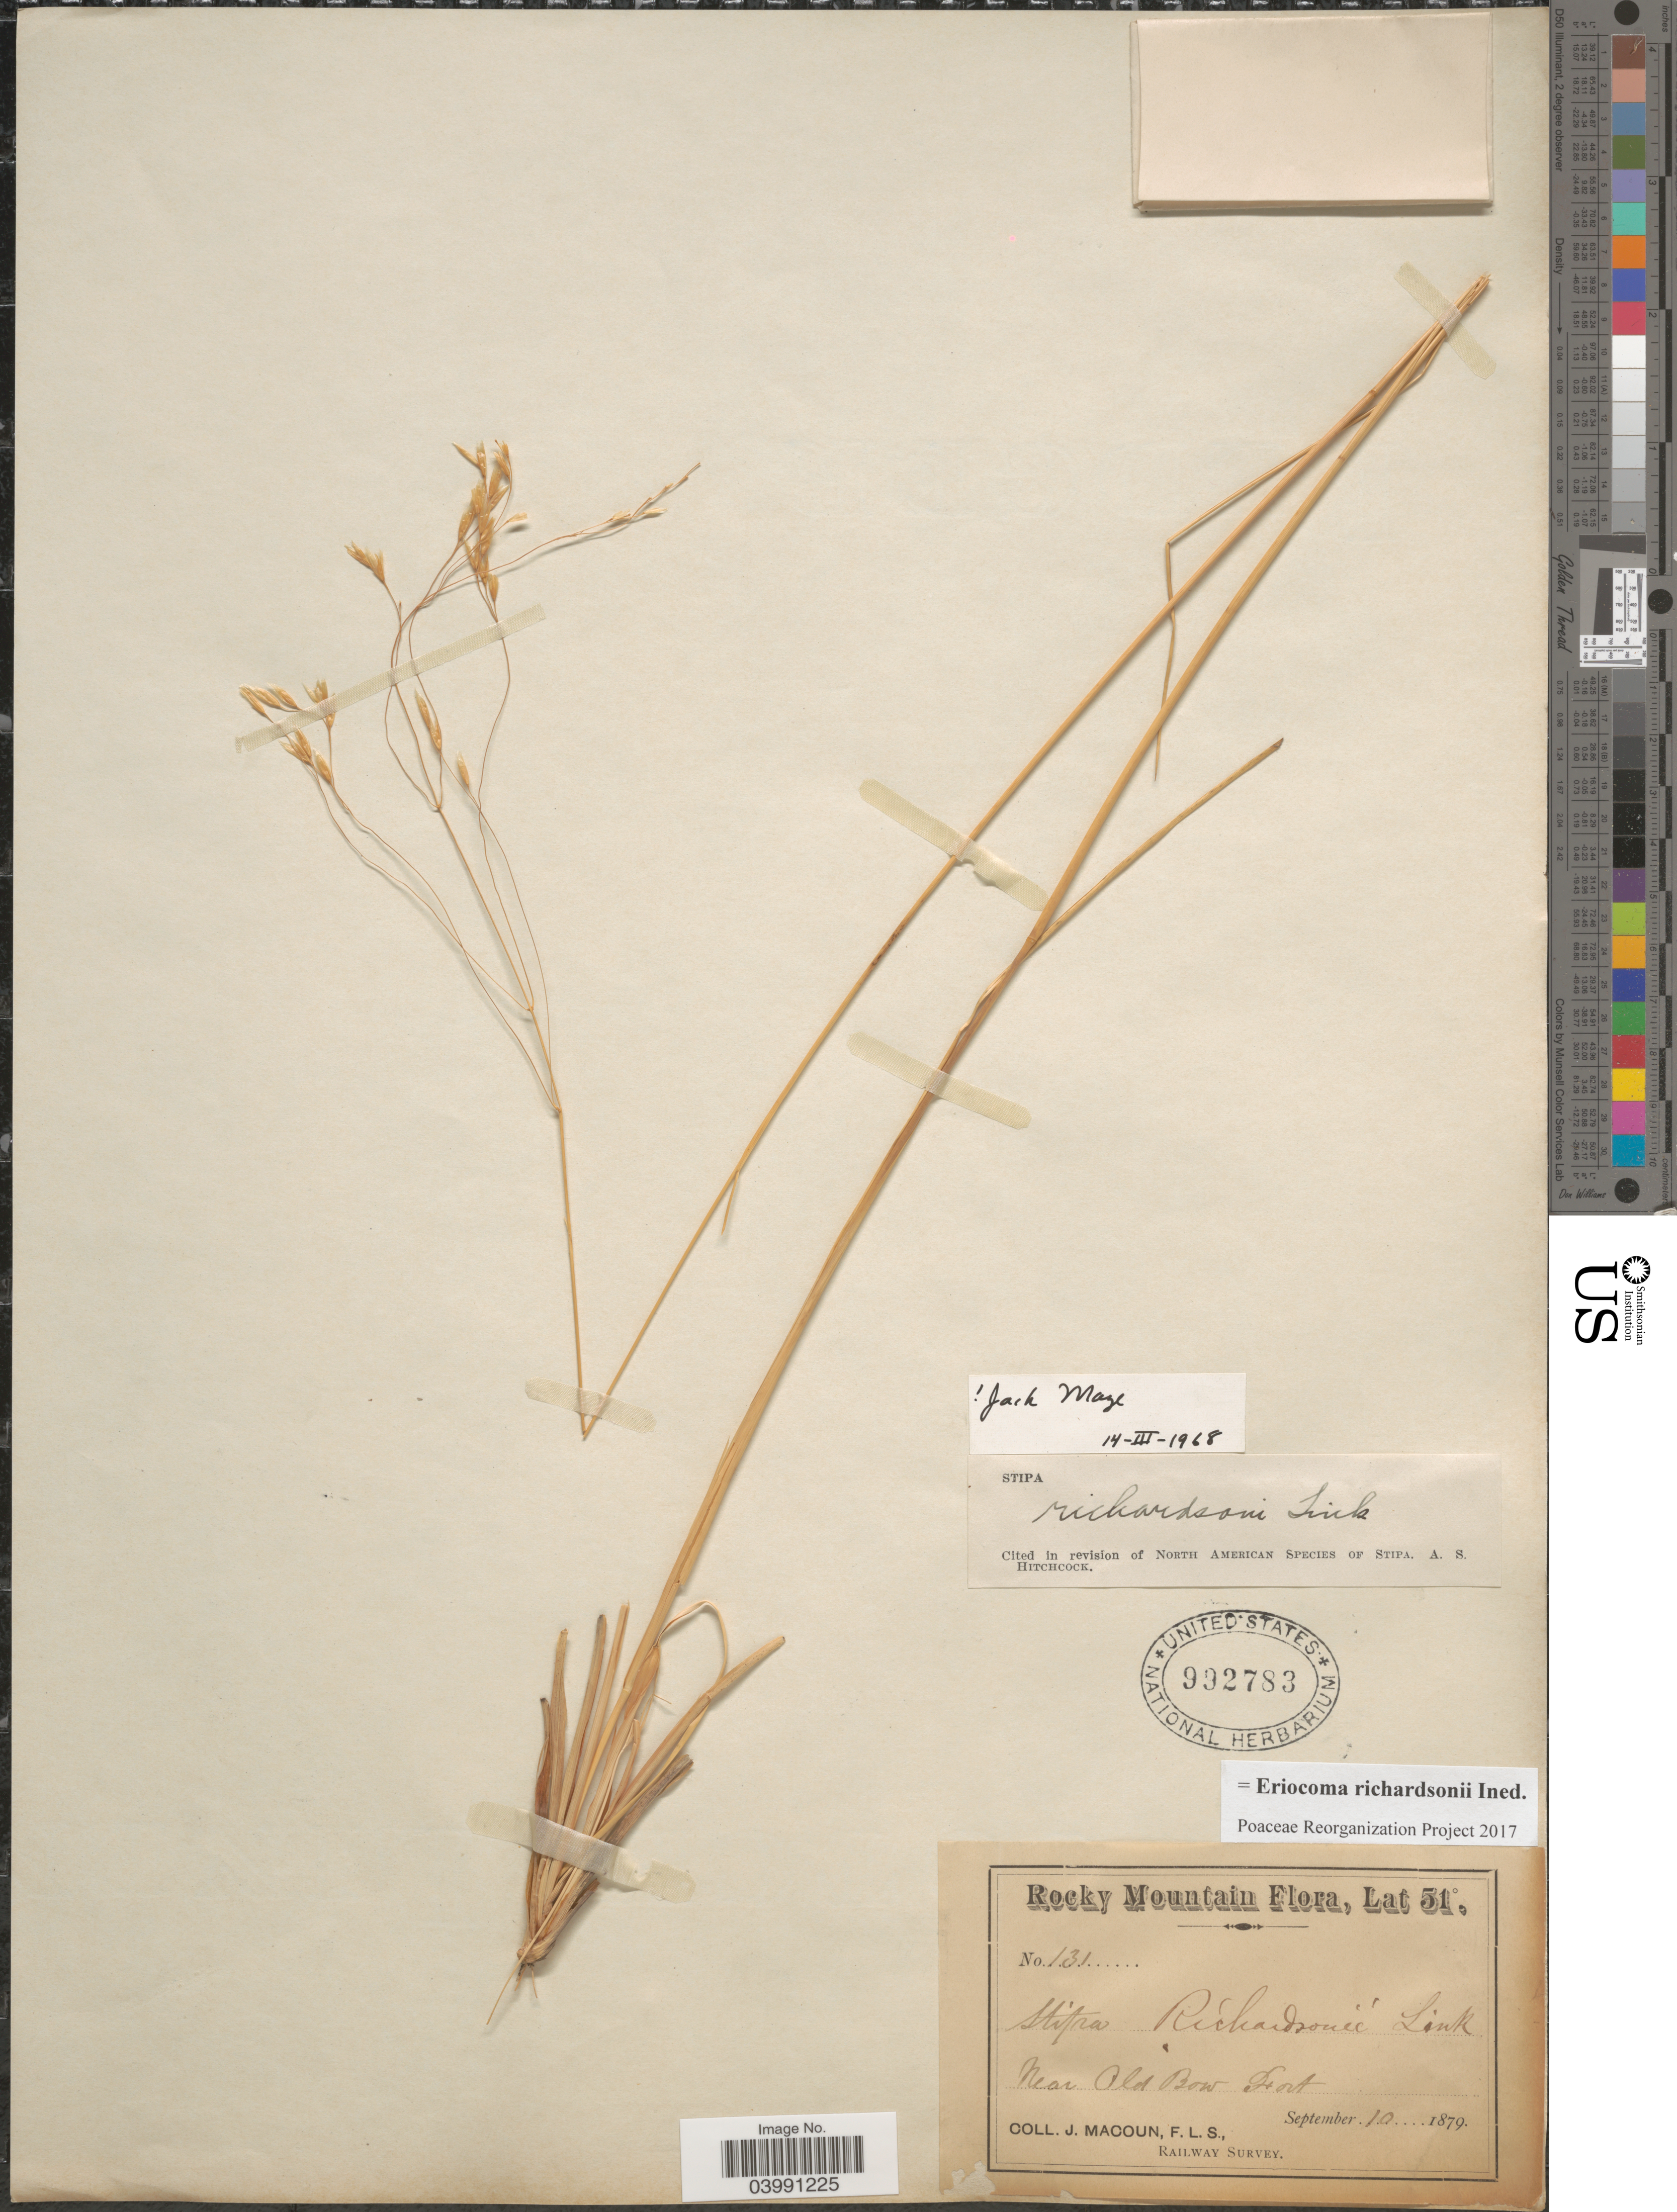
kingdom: Plantae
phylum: Tracheophyta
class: Liliopsida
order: Poales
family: Poaceae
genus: Eriocoma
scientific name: Eriocoma richardsonii ined.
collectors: J. Macoun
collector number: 131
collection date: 1879-09-10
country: Canada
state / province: Alberta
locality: Rocky Mountain. Near Old Bow Fort.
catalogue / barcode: US 992783